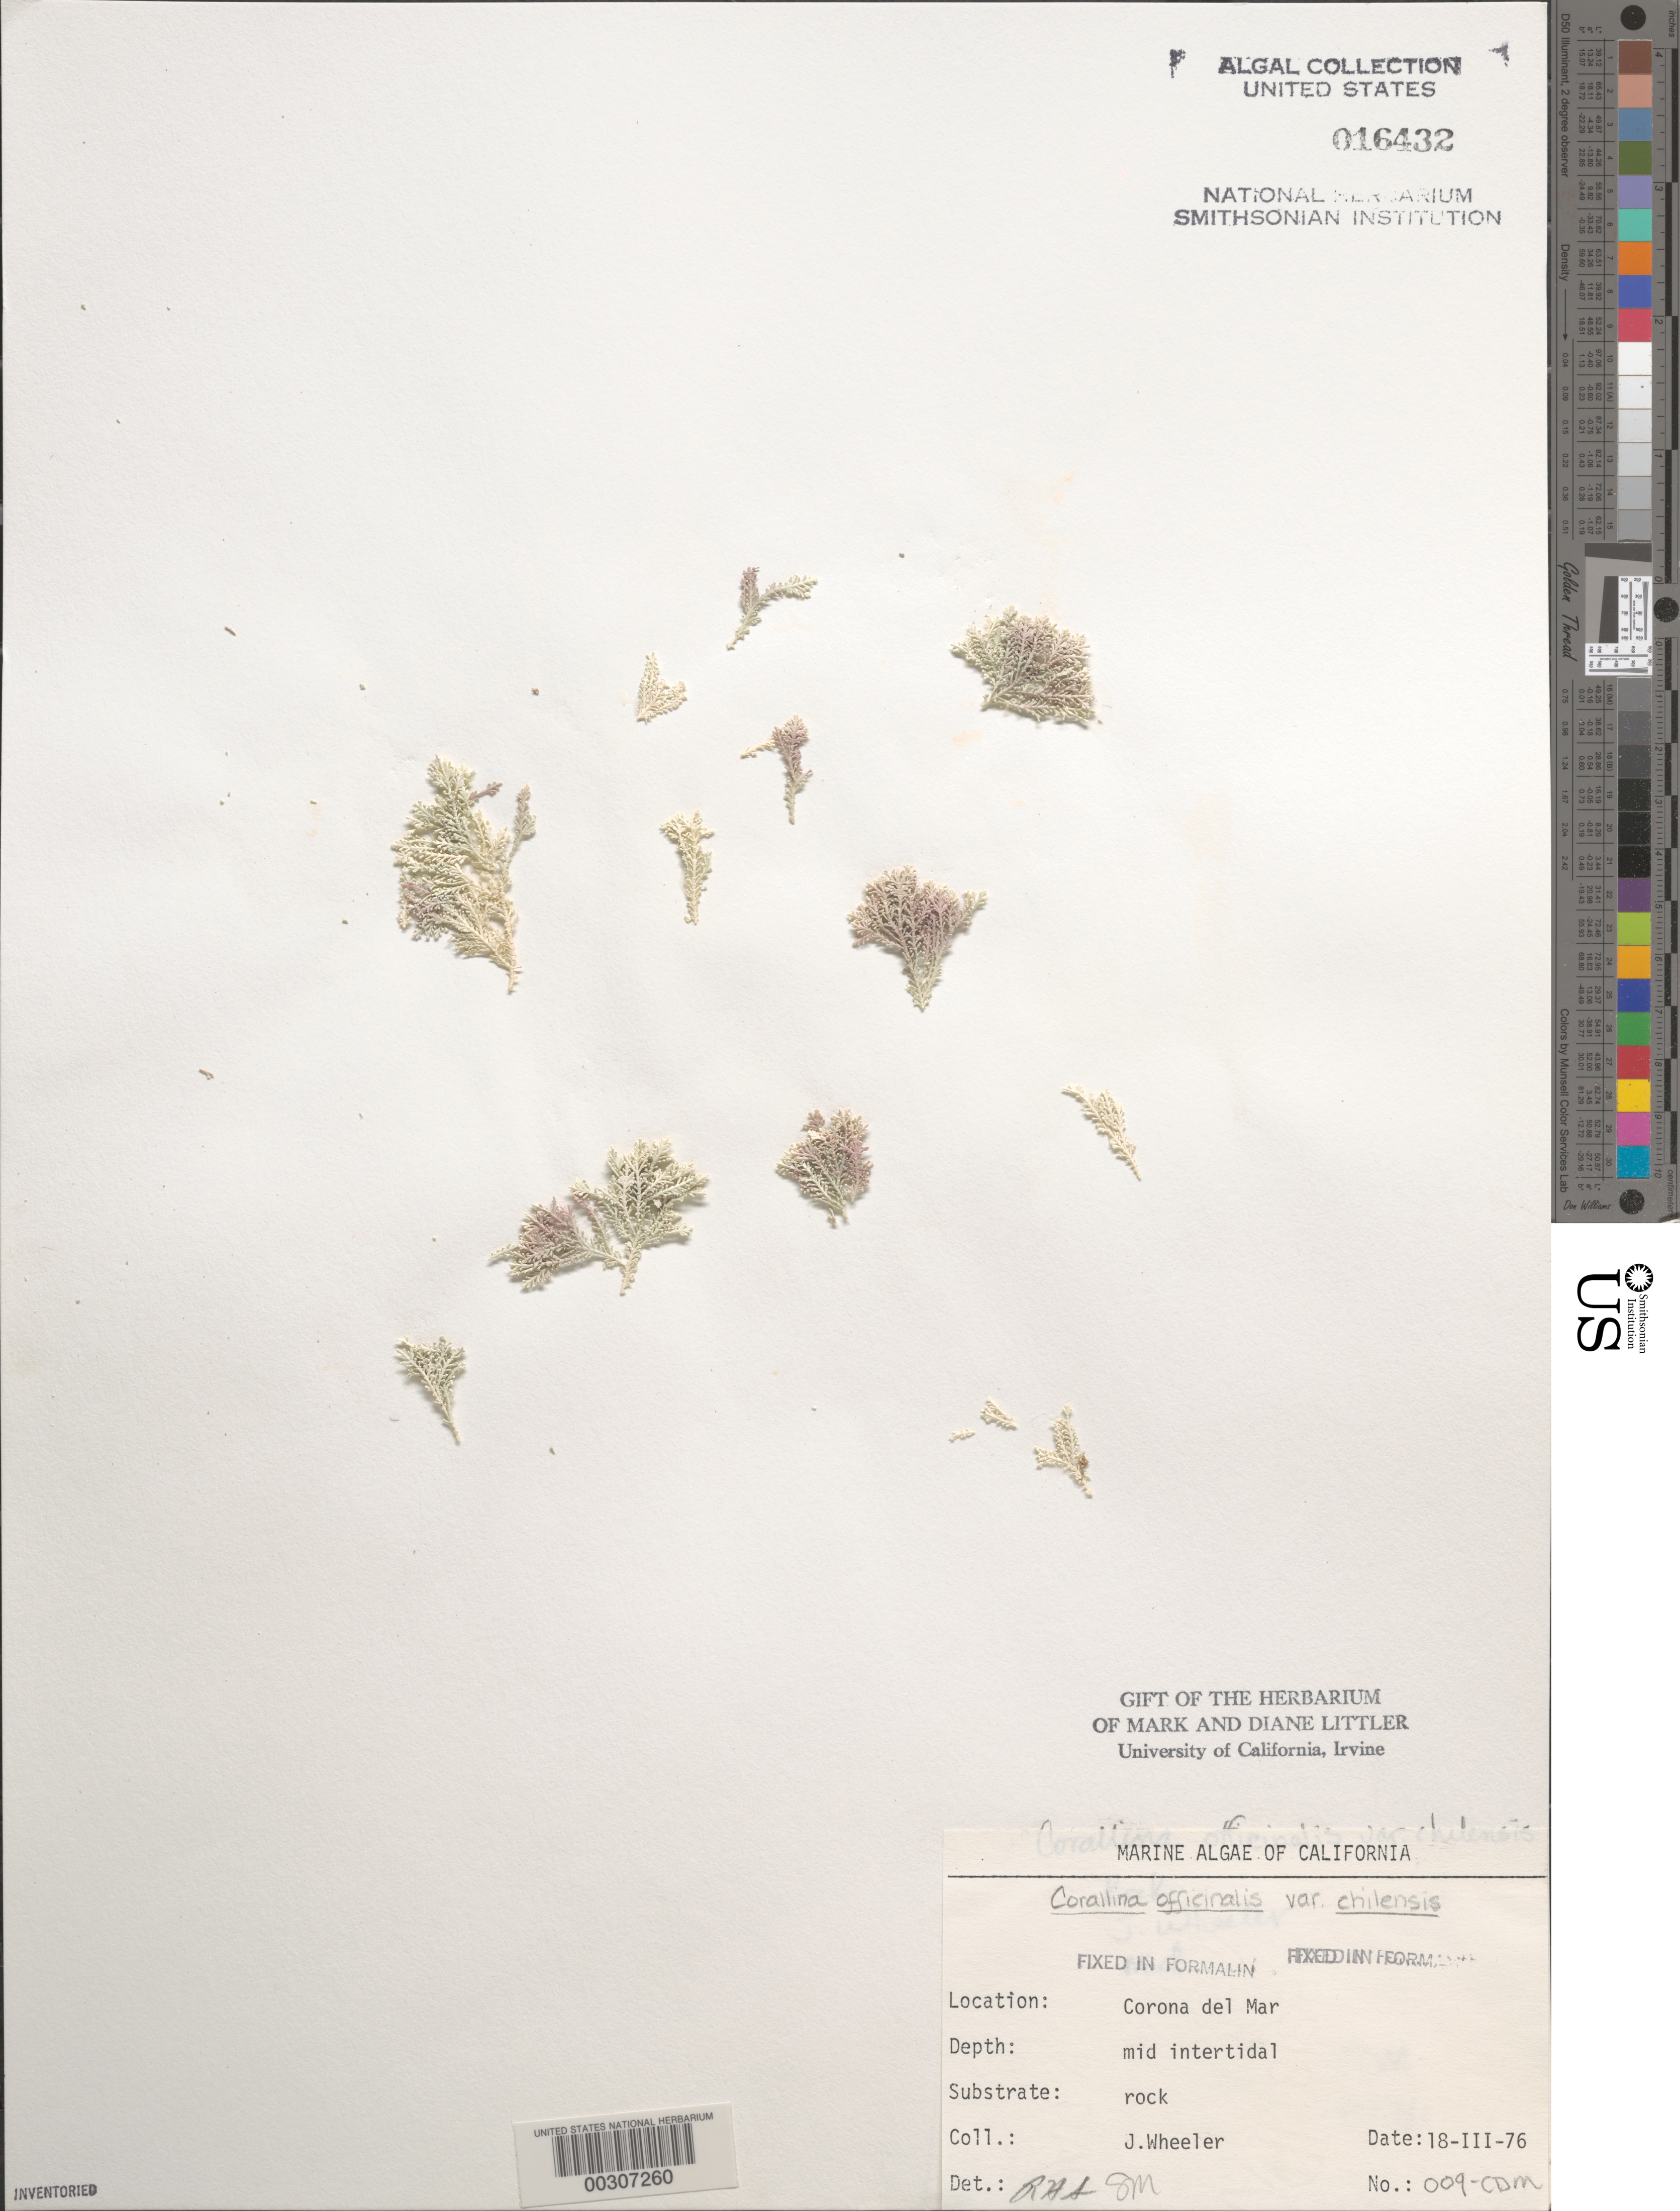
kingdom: Plantae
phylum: Rhodophyta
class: Florideophyceae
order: Corallinales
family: Corallinaceae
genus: Corallina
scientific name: Corallina officinalis var. chilensis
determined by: Sims, Robert H.; Murray, S. N.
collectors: J. L. Wheeler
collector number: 009-CDM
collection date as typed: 18 Mar 1976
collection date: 1976-03-18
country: United States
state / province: California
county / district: Orange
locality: Corona del Mar, mouth of Morning Canyon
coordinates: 33 35'14"N, 117 51'54"W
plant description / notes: BLM-SOCALBIGHT Rocky Intertidal Survey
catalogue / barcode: US 16432